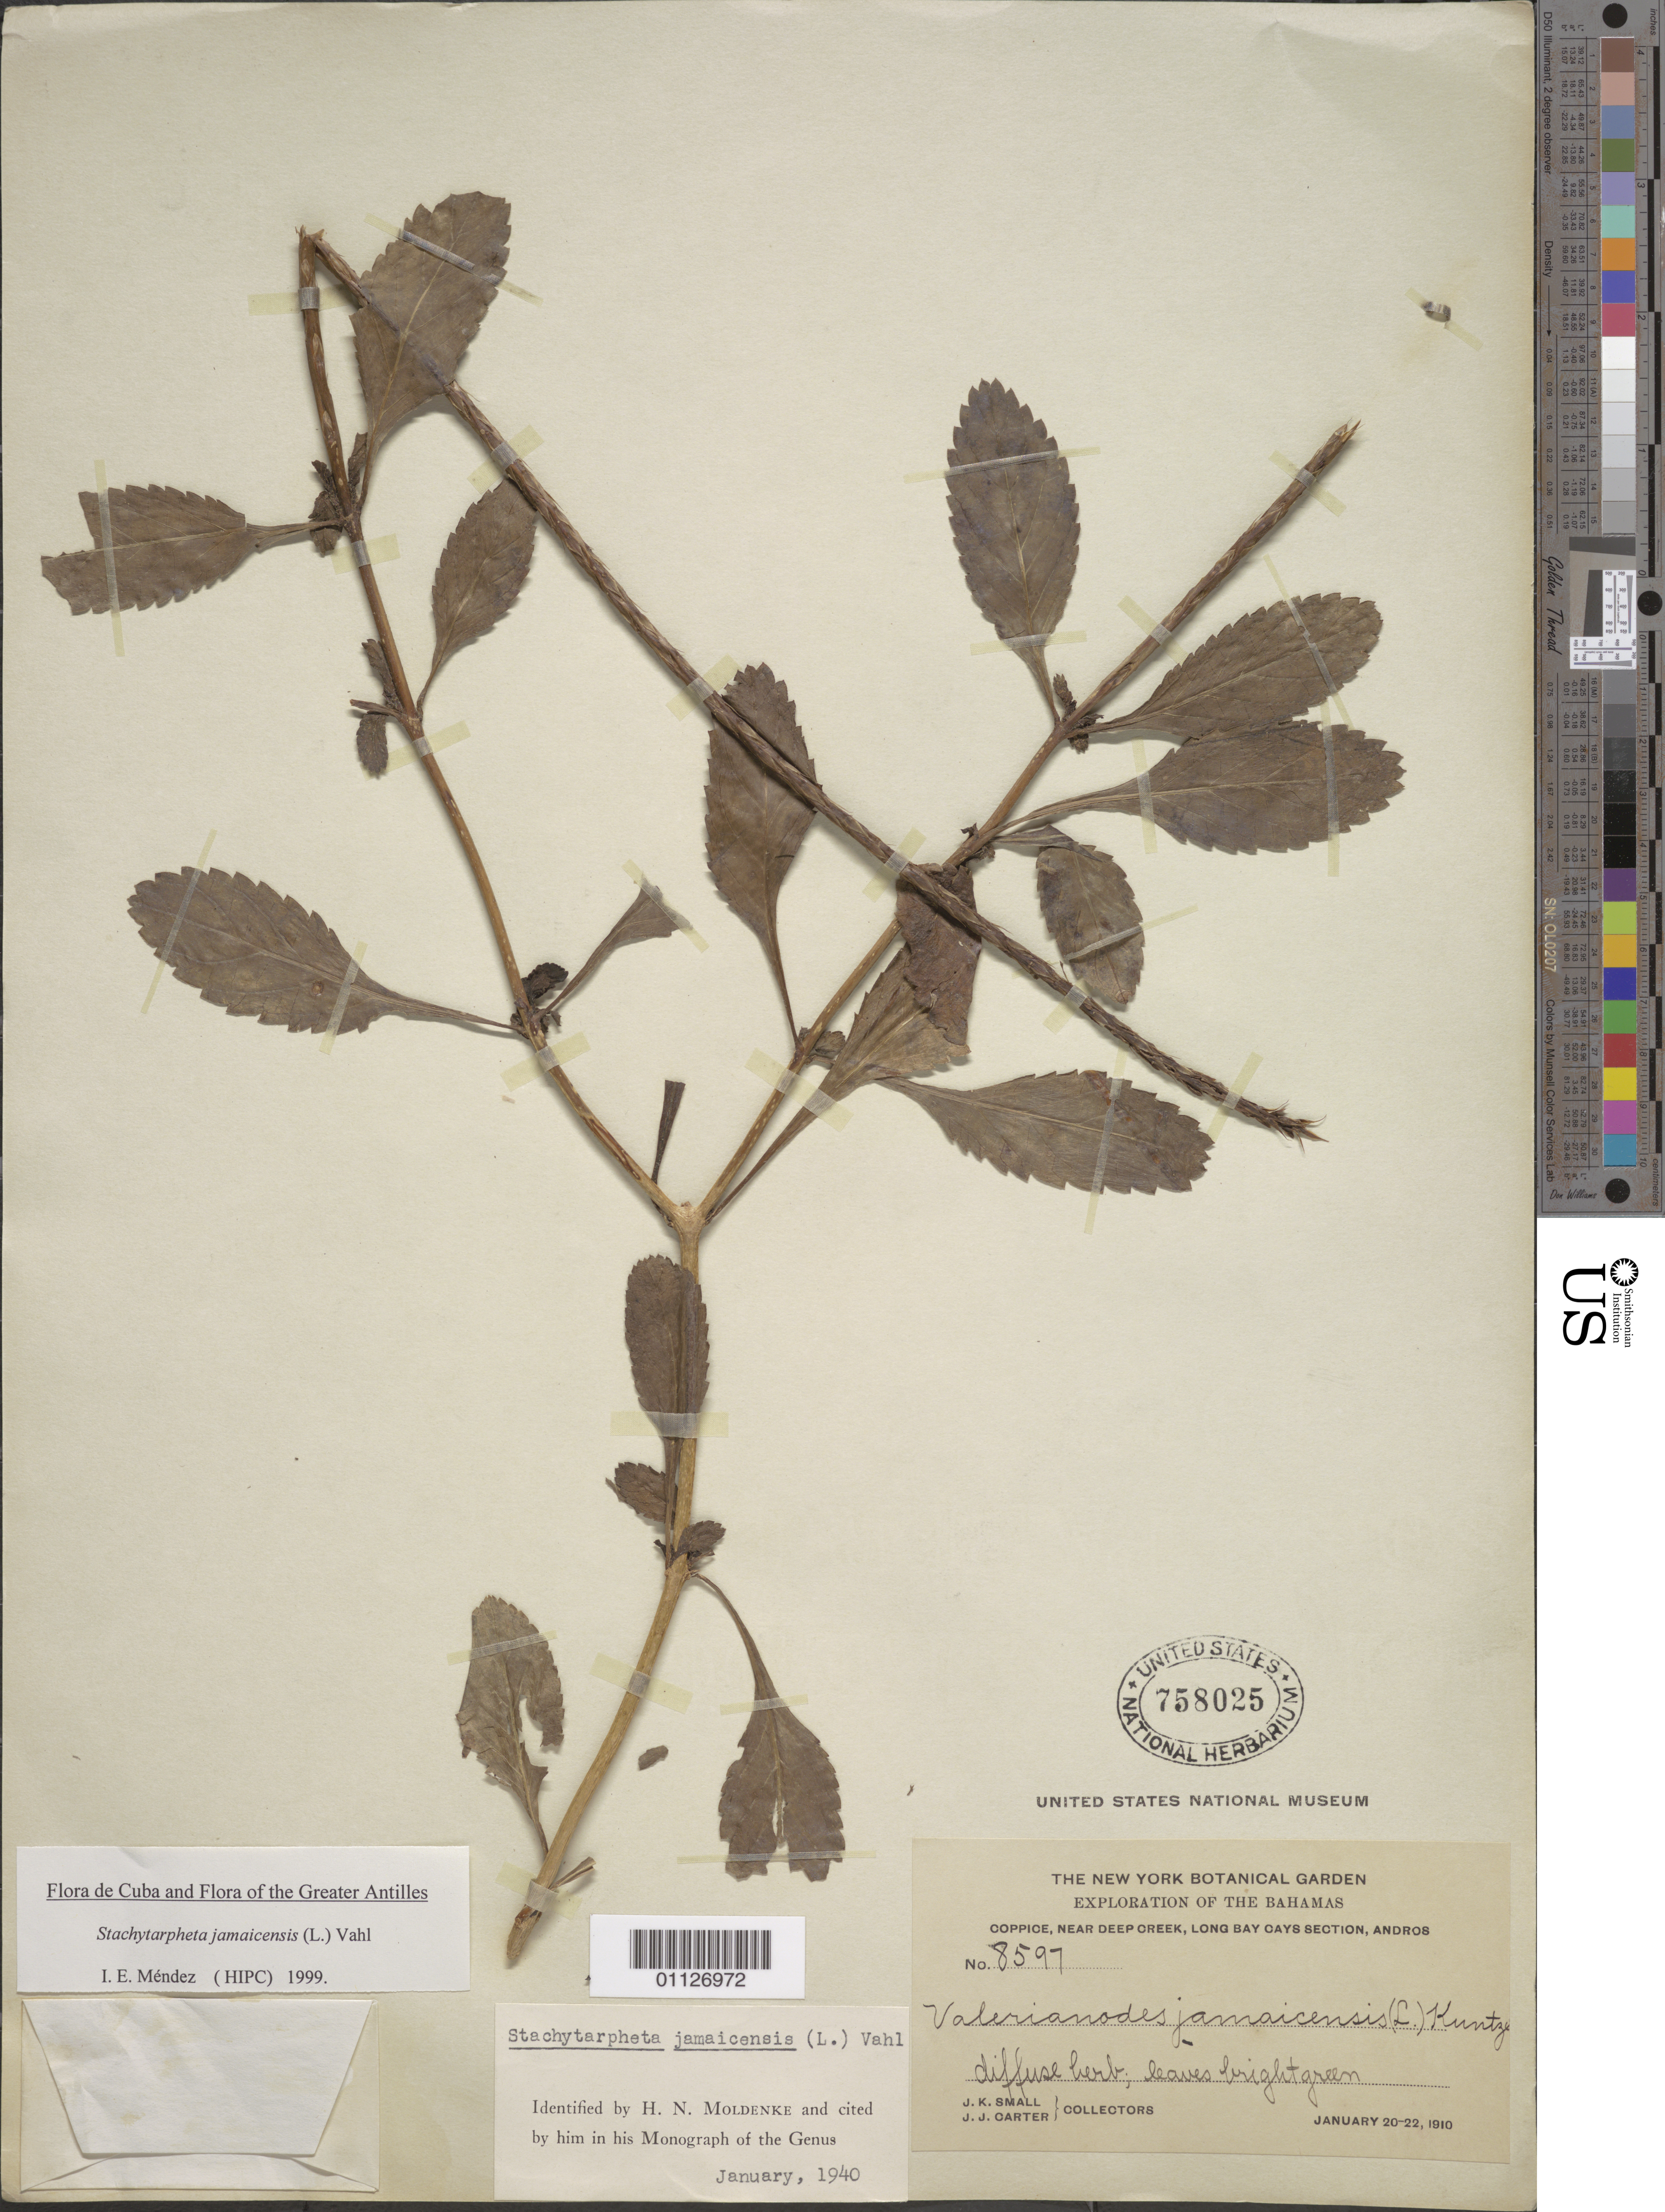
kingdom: Plantae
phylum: Tracheophyta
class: Magnoliopsida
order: Lamiales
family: Verbenaceae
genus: Stachytarpheta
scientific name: Stachytarpheta jamaicensis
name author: (L.) Vahl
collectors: J. K. Small & J. J. Carter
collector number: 8597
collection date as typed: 20 Jan 1910 to 22 Jan 1910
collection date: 1910-01-20/1910-01-22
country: Bahamas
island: Andros I.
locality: Coppice, near Deep Creek, Long Bay Cays section.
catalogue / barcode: US 758025